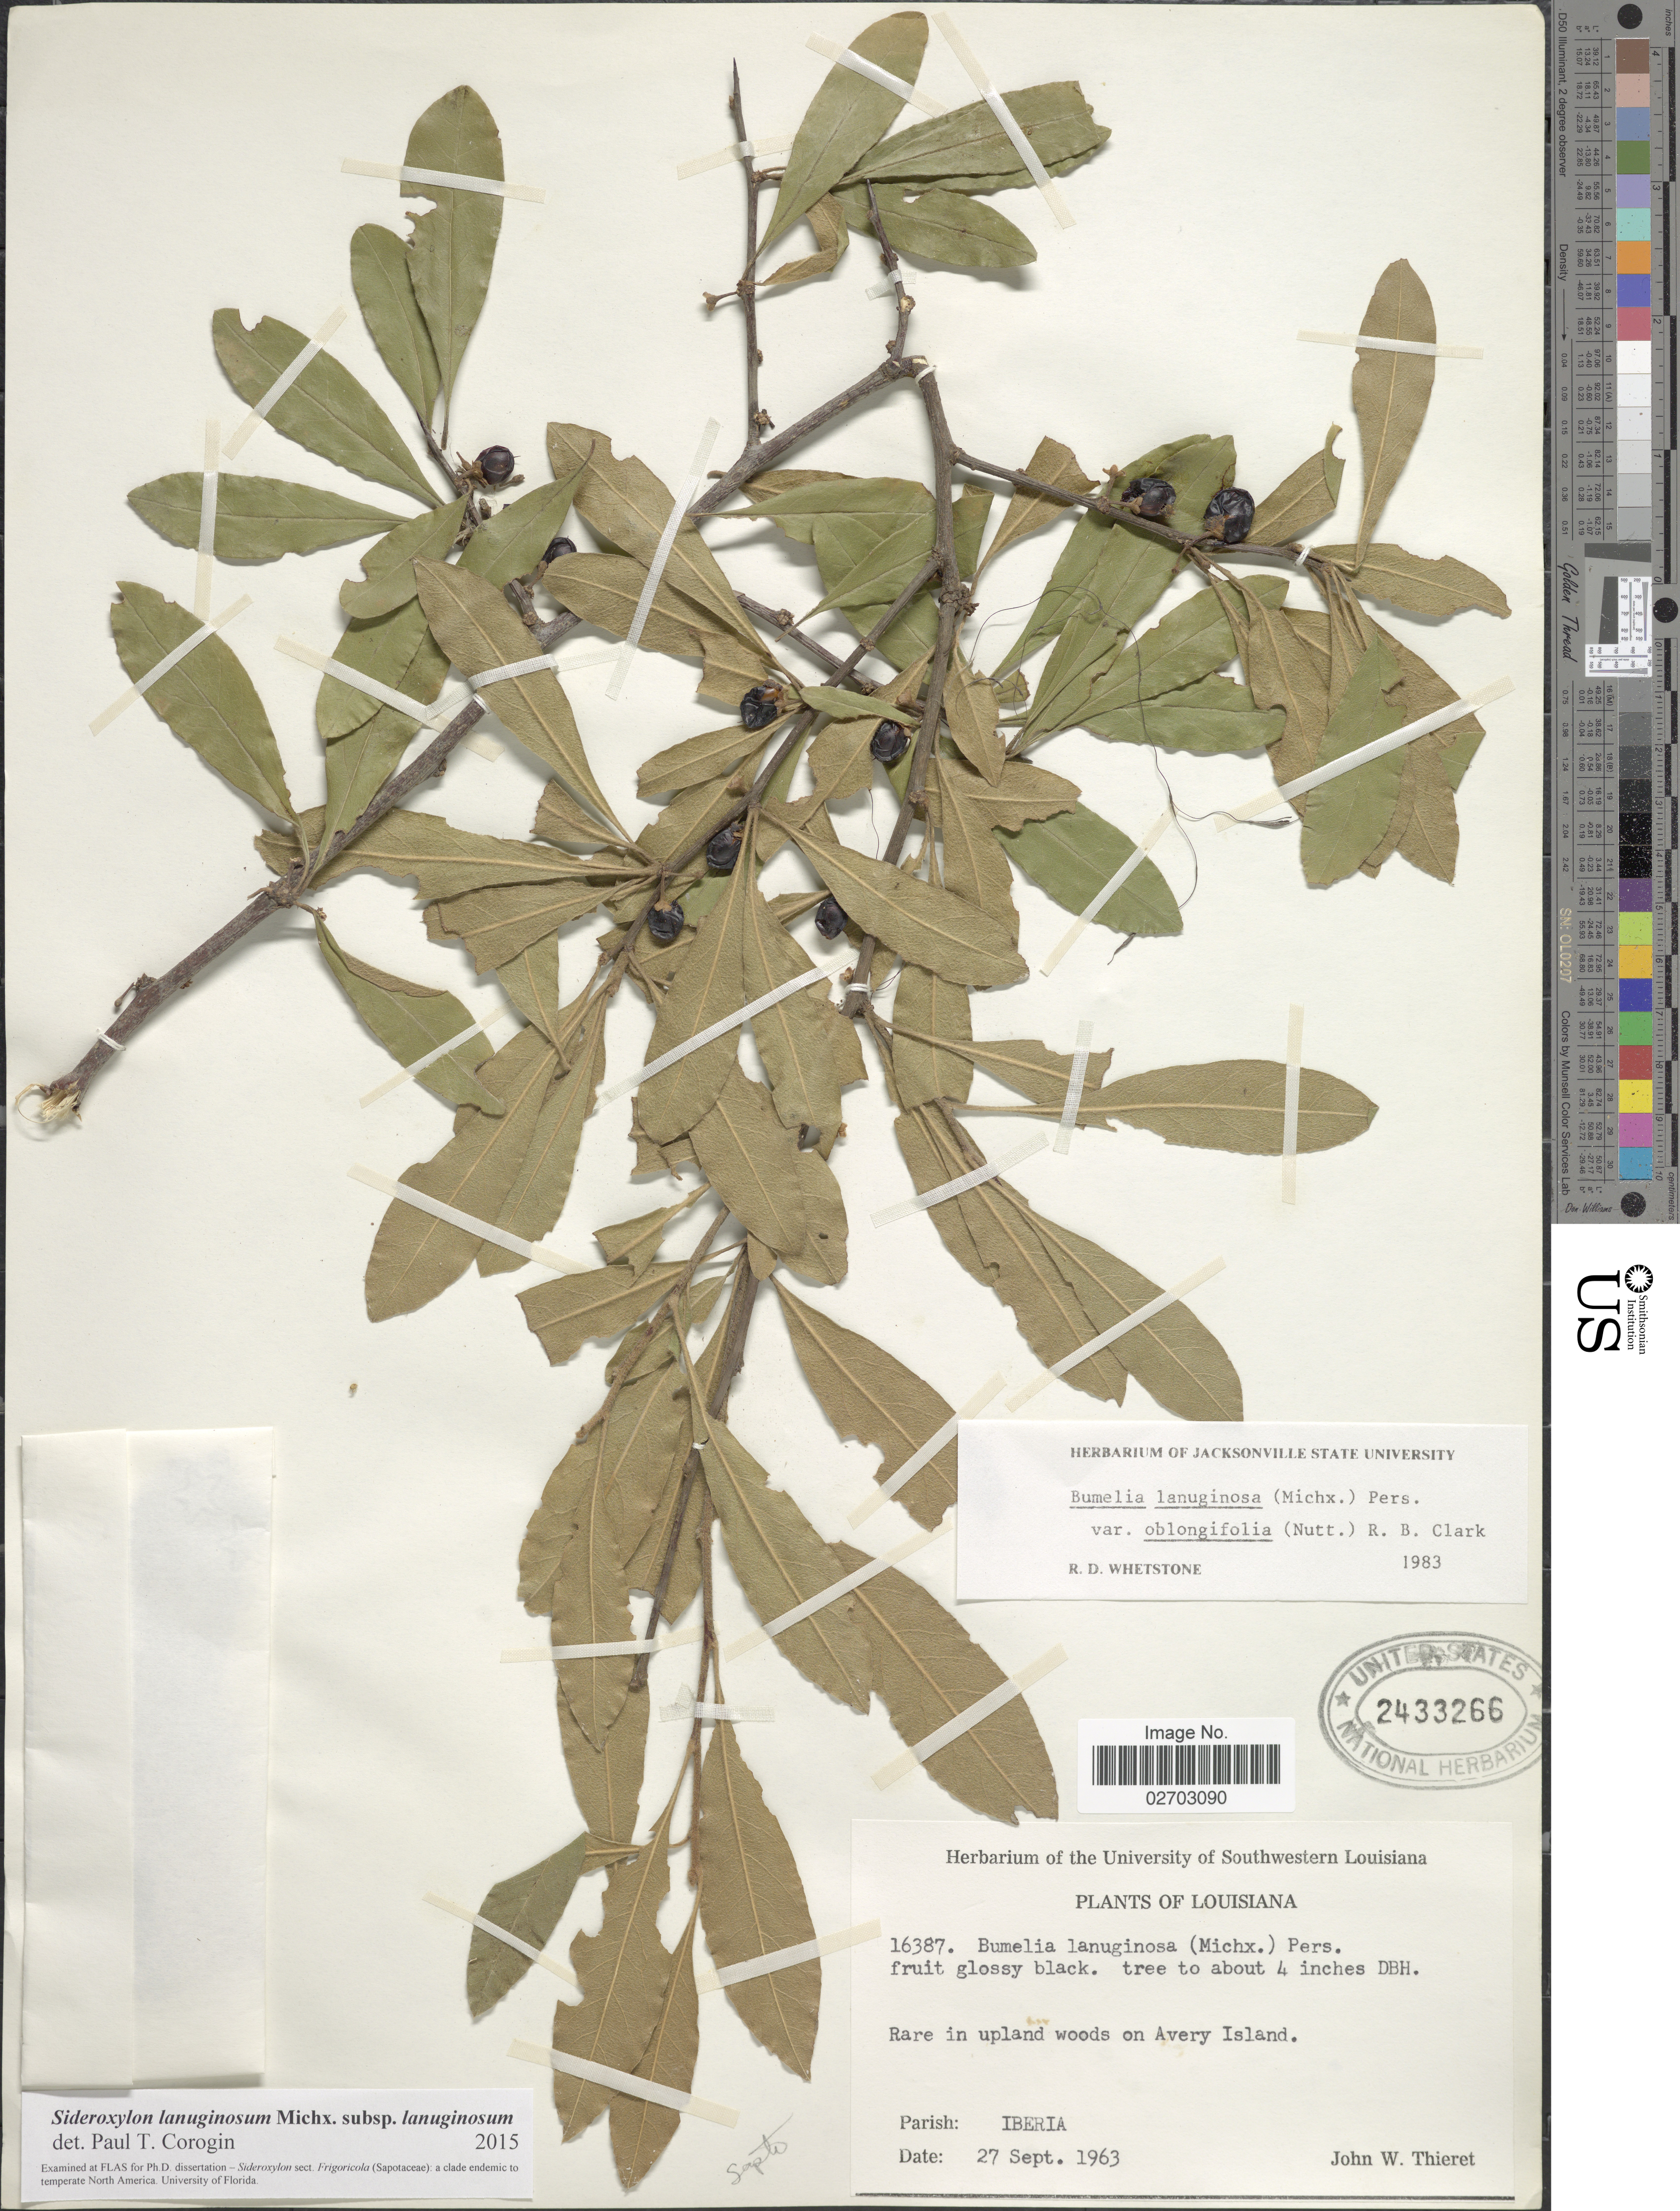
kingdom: Plantae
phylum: Tracheophyta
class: Magnoliopsida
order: Ericales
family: Sapotaceae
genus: Sideroxylon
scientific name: Sideroxylon lanuginosum subsp. lanuginosum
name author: Michx.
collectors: J. W. Thieret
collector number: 16387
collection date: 1963-09-27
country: United States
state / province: Louisiana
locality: Rare in upland woods on Avery Island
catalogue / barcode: US 2433266